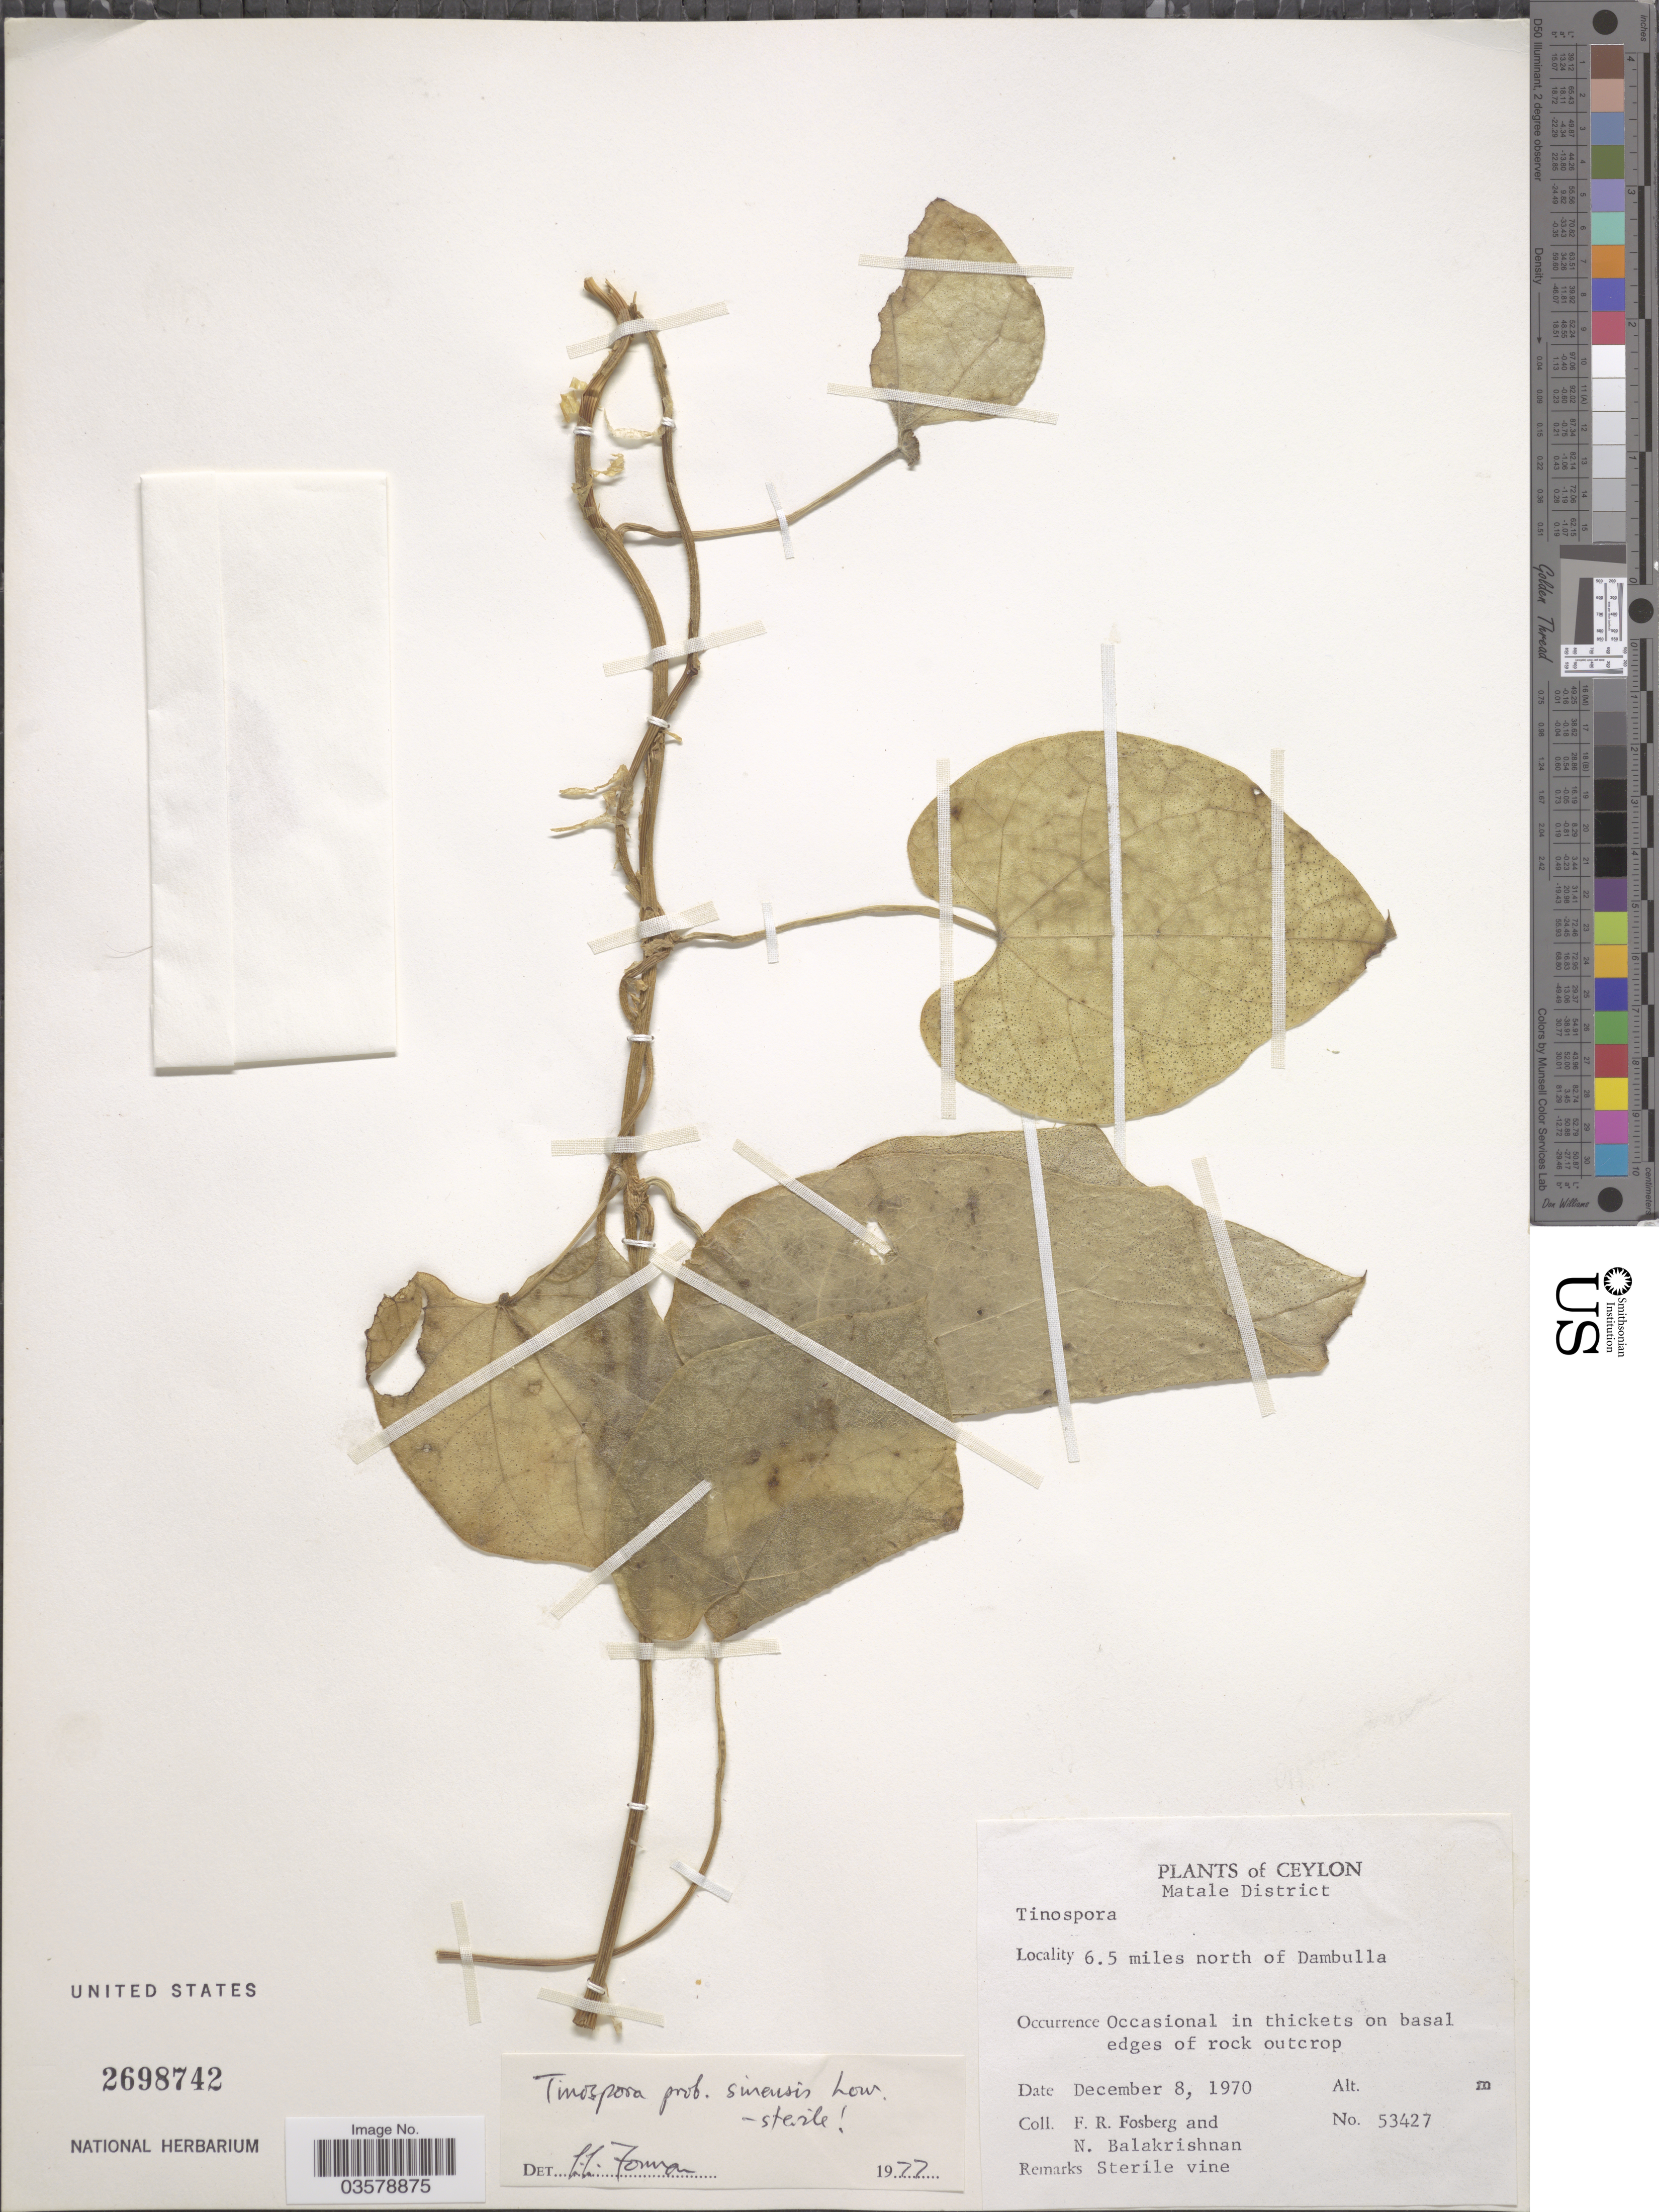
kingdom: Plantae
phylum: Tracheophyta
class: Magnoliopsida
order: Ranunculales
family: Menispermaceae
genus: Tinospora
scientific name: Tinospora sinensis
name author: (Lour.) Merr.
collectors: F. R. Fosberg & N. Balakrishnan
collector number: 53427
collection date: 1970-12-08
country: Sri Lanka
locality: Ceylon. Matale District. 6.5 miles north of Dambulla.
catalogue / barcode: US 2698742